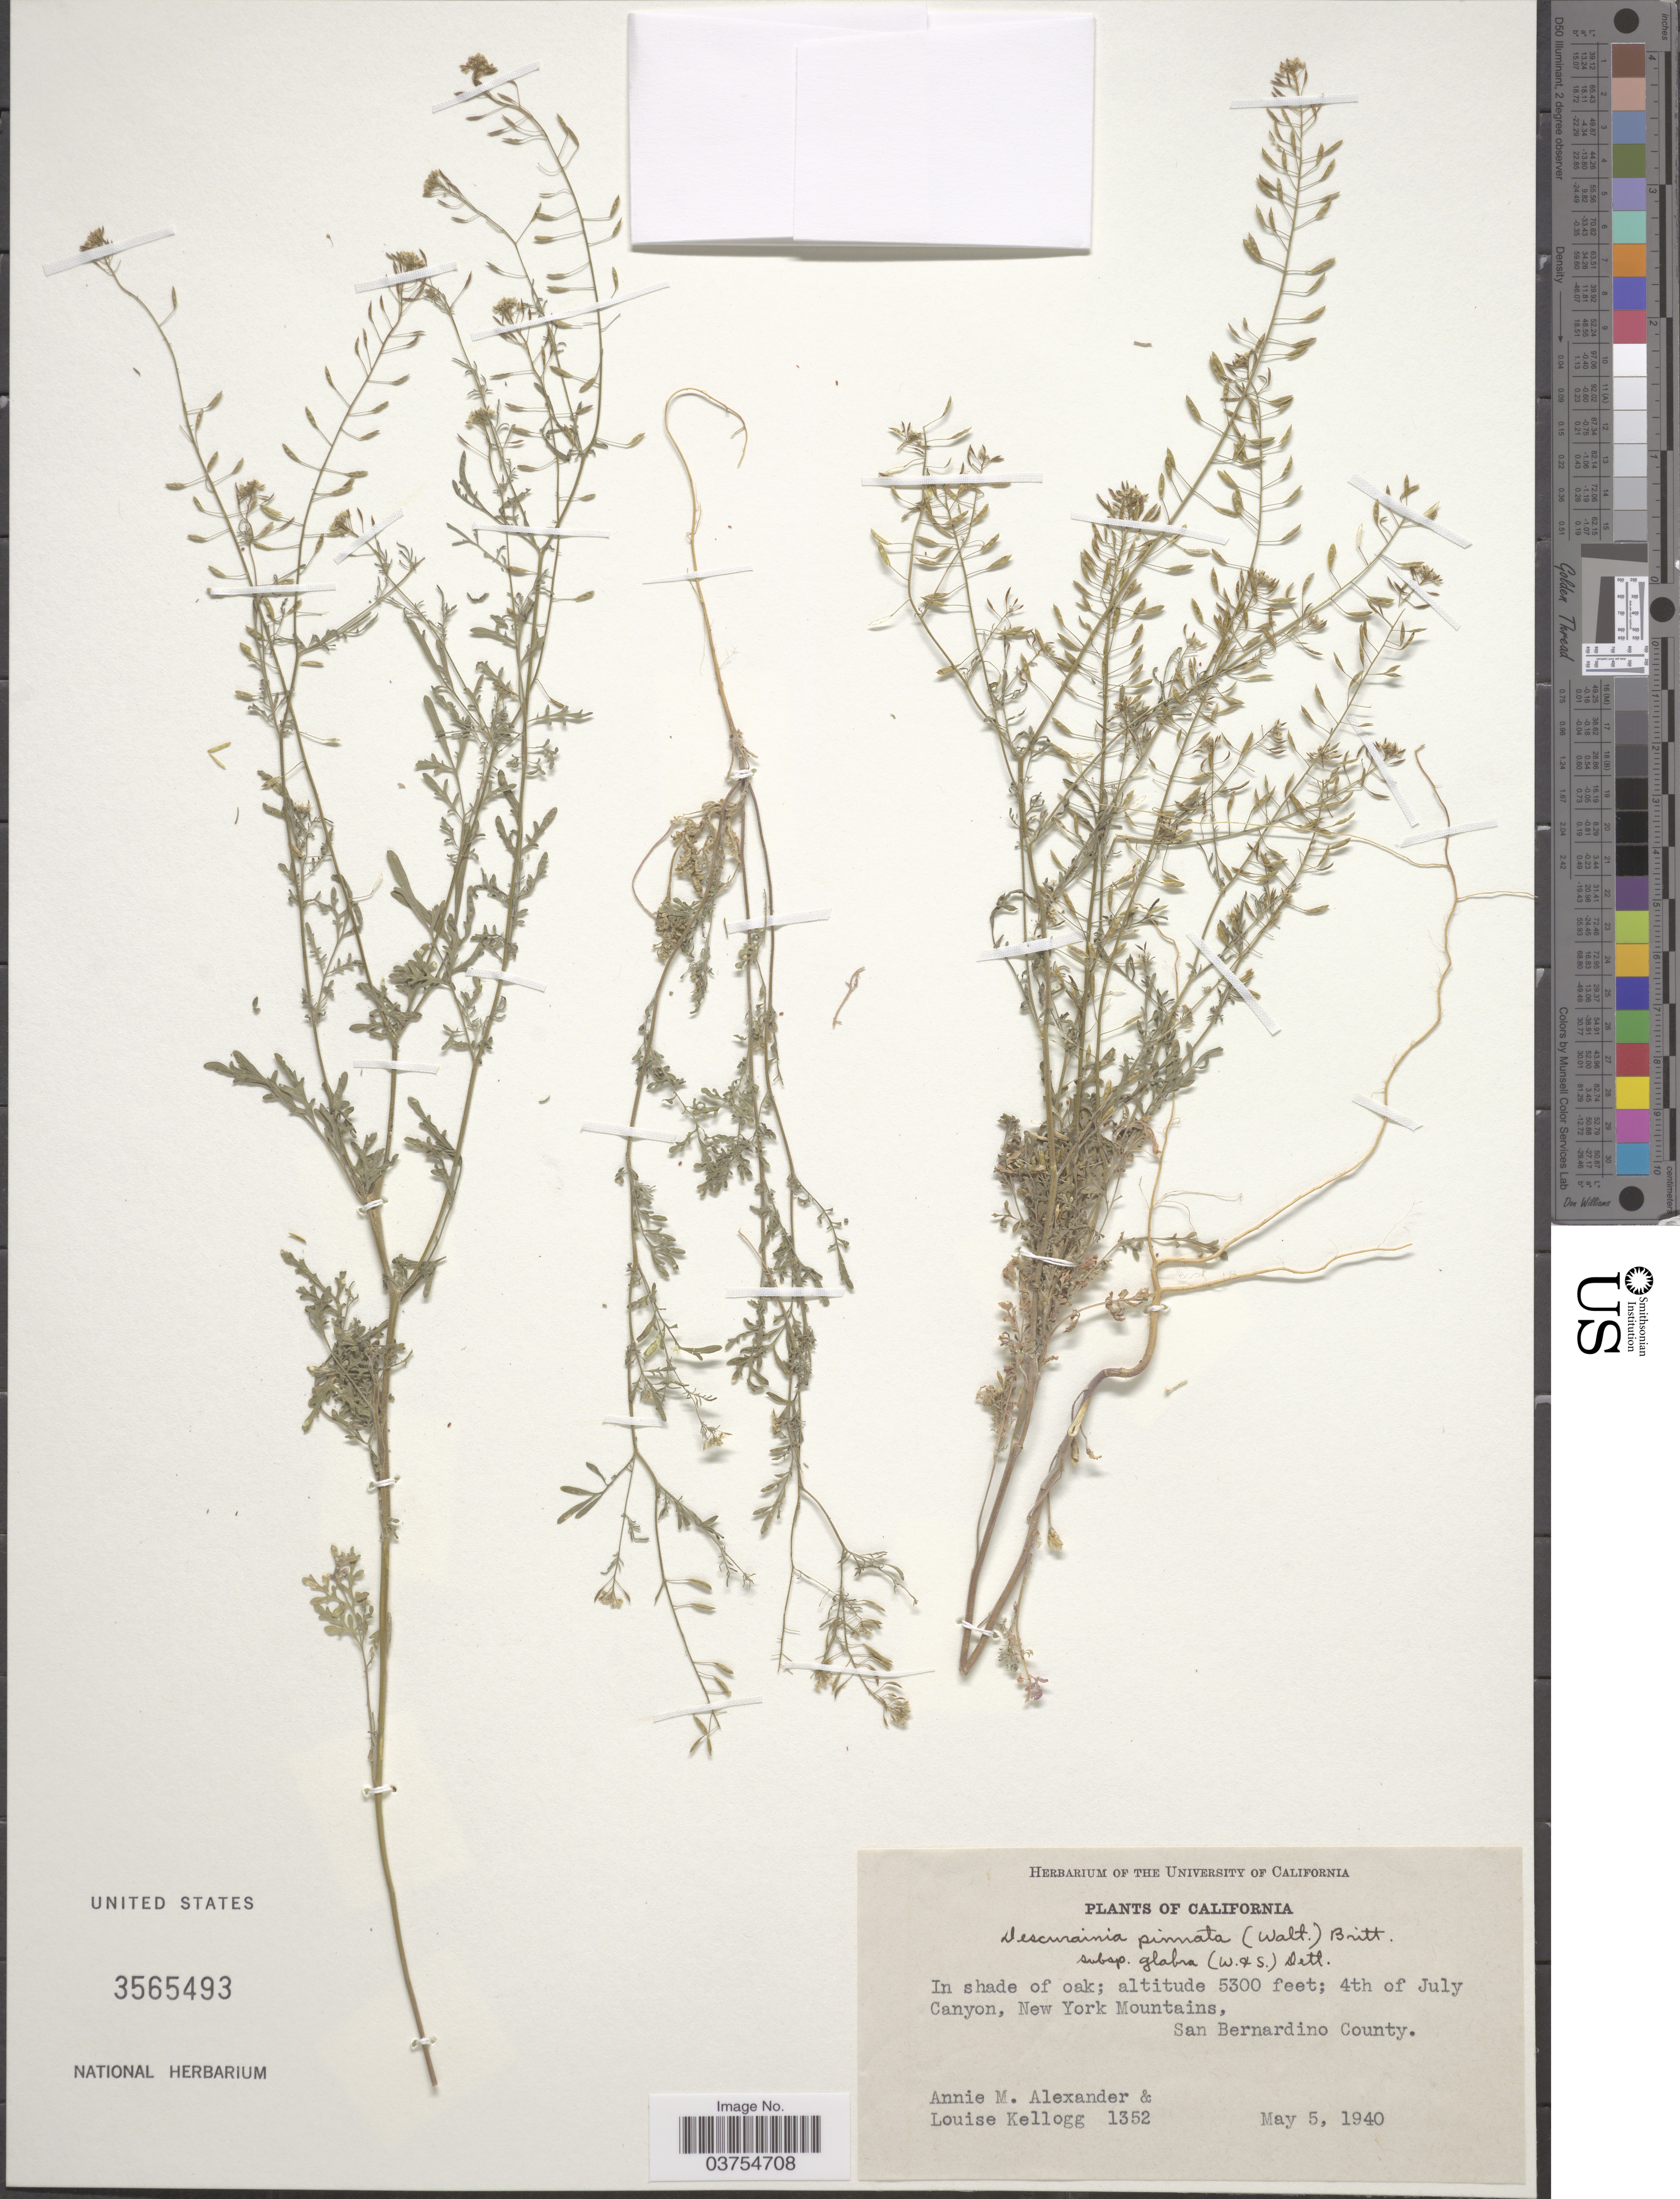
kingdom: Plantae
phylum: Tracheophyta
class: Magnoliopsida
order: Brassicales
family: Brassicaceae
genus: Descurainia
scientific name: Descurainia pinnata subsp. glabra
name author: (Wooton & Standl.) Detling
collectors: A. M. Alexander & L. Kellogg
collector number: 1352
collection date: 1940-05-05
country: United States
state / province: California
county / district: San Bernardino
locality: In shade of oak; 4th of July Canyon, New York Mountains, San Bernardino County.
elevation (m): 1615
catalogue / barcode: US 3565493